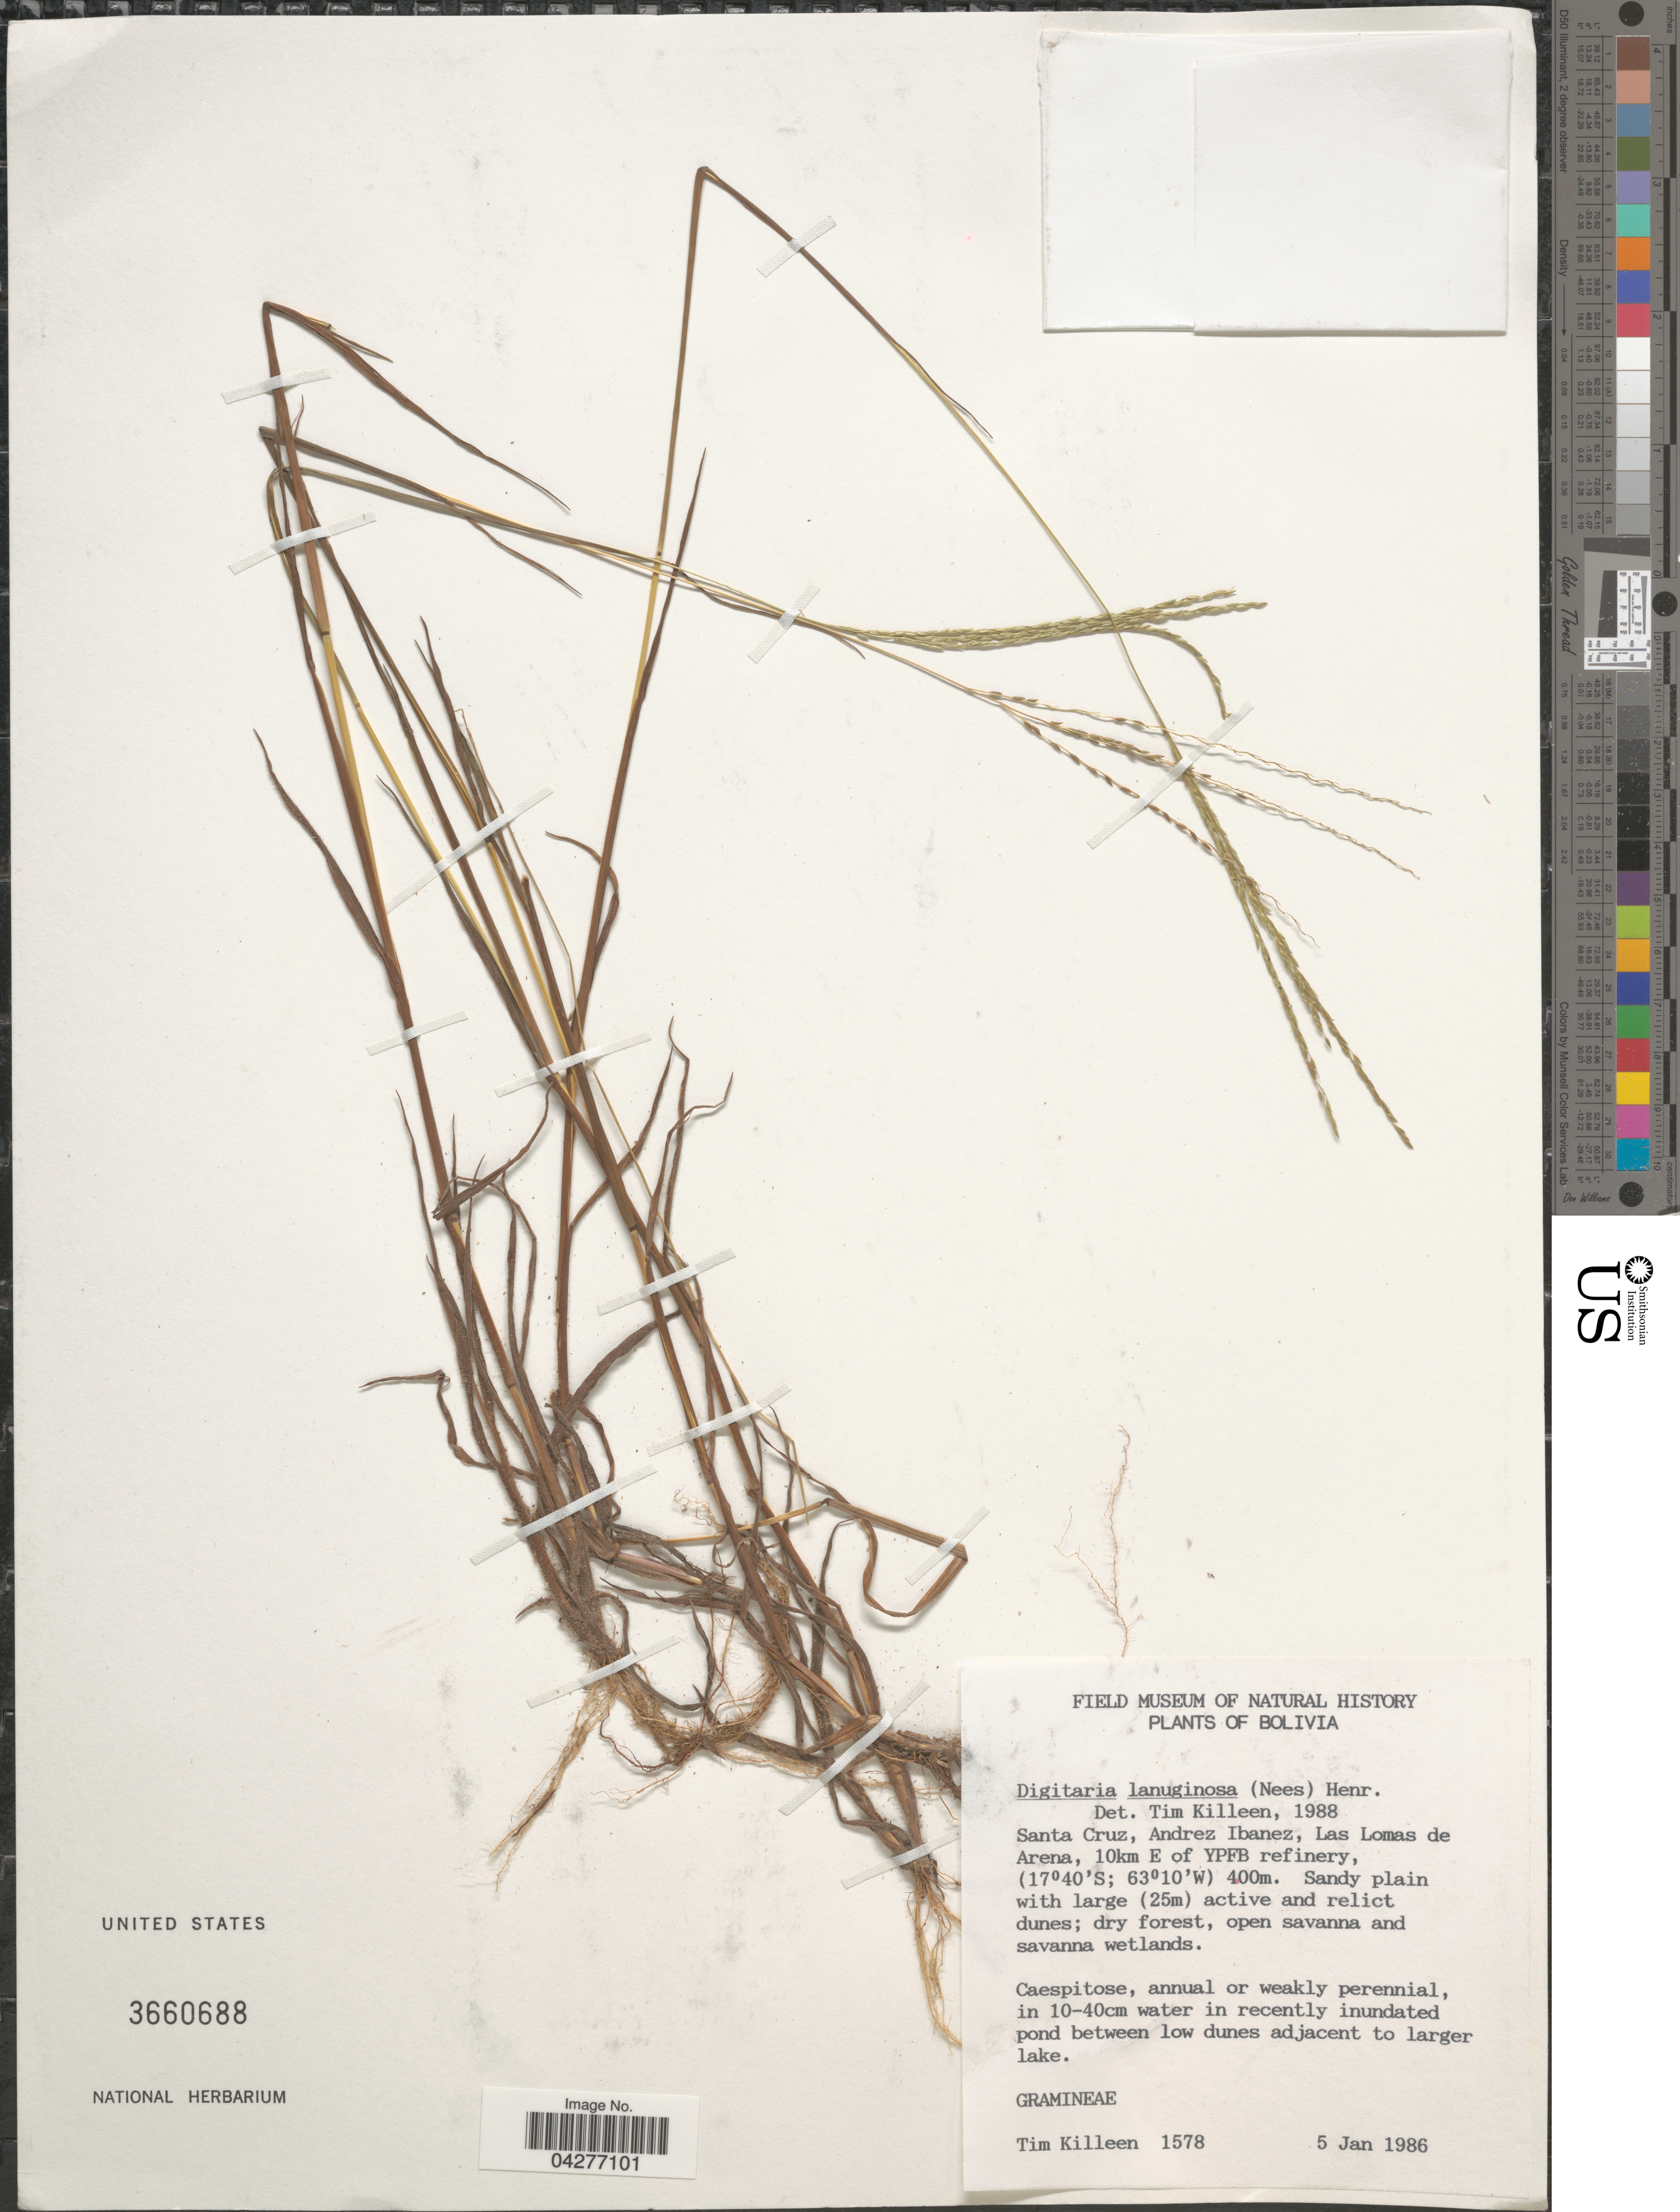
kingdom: Plantae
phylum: Tracheophyta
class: Liliopsida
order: Poales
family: Poaceae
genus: Digitaria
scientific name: Digitaria lanuginosa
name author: (Nees) Henr.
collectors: T. J. Killeen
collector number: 1578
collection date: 1986-01-05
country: Bolivia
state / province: Santa Cruz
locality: Andrez Ibanez, Las Lomas de Arena, 10km E of YPFB refinery.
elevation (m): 400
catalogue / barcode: US 3660688